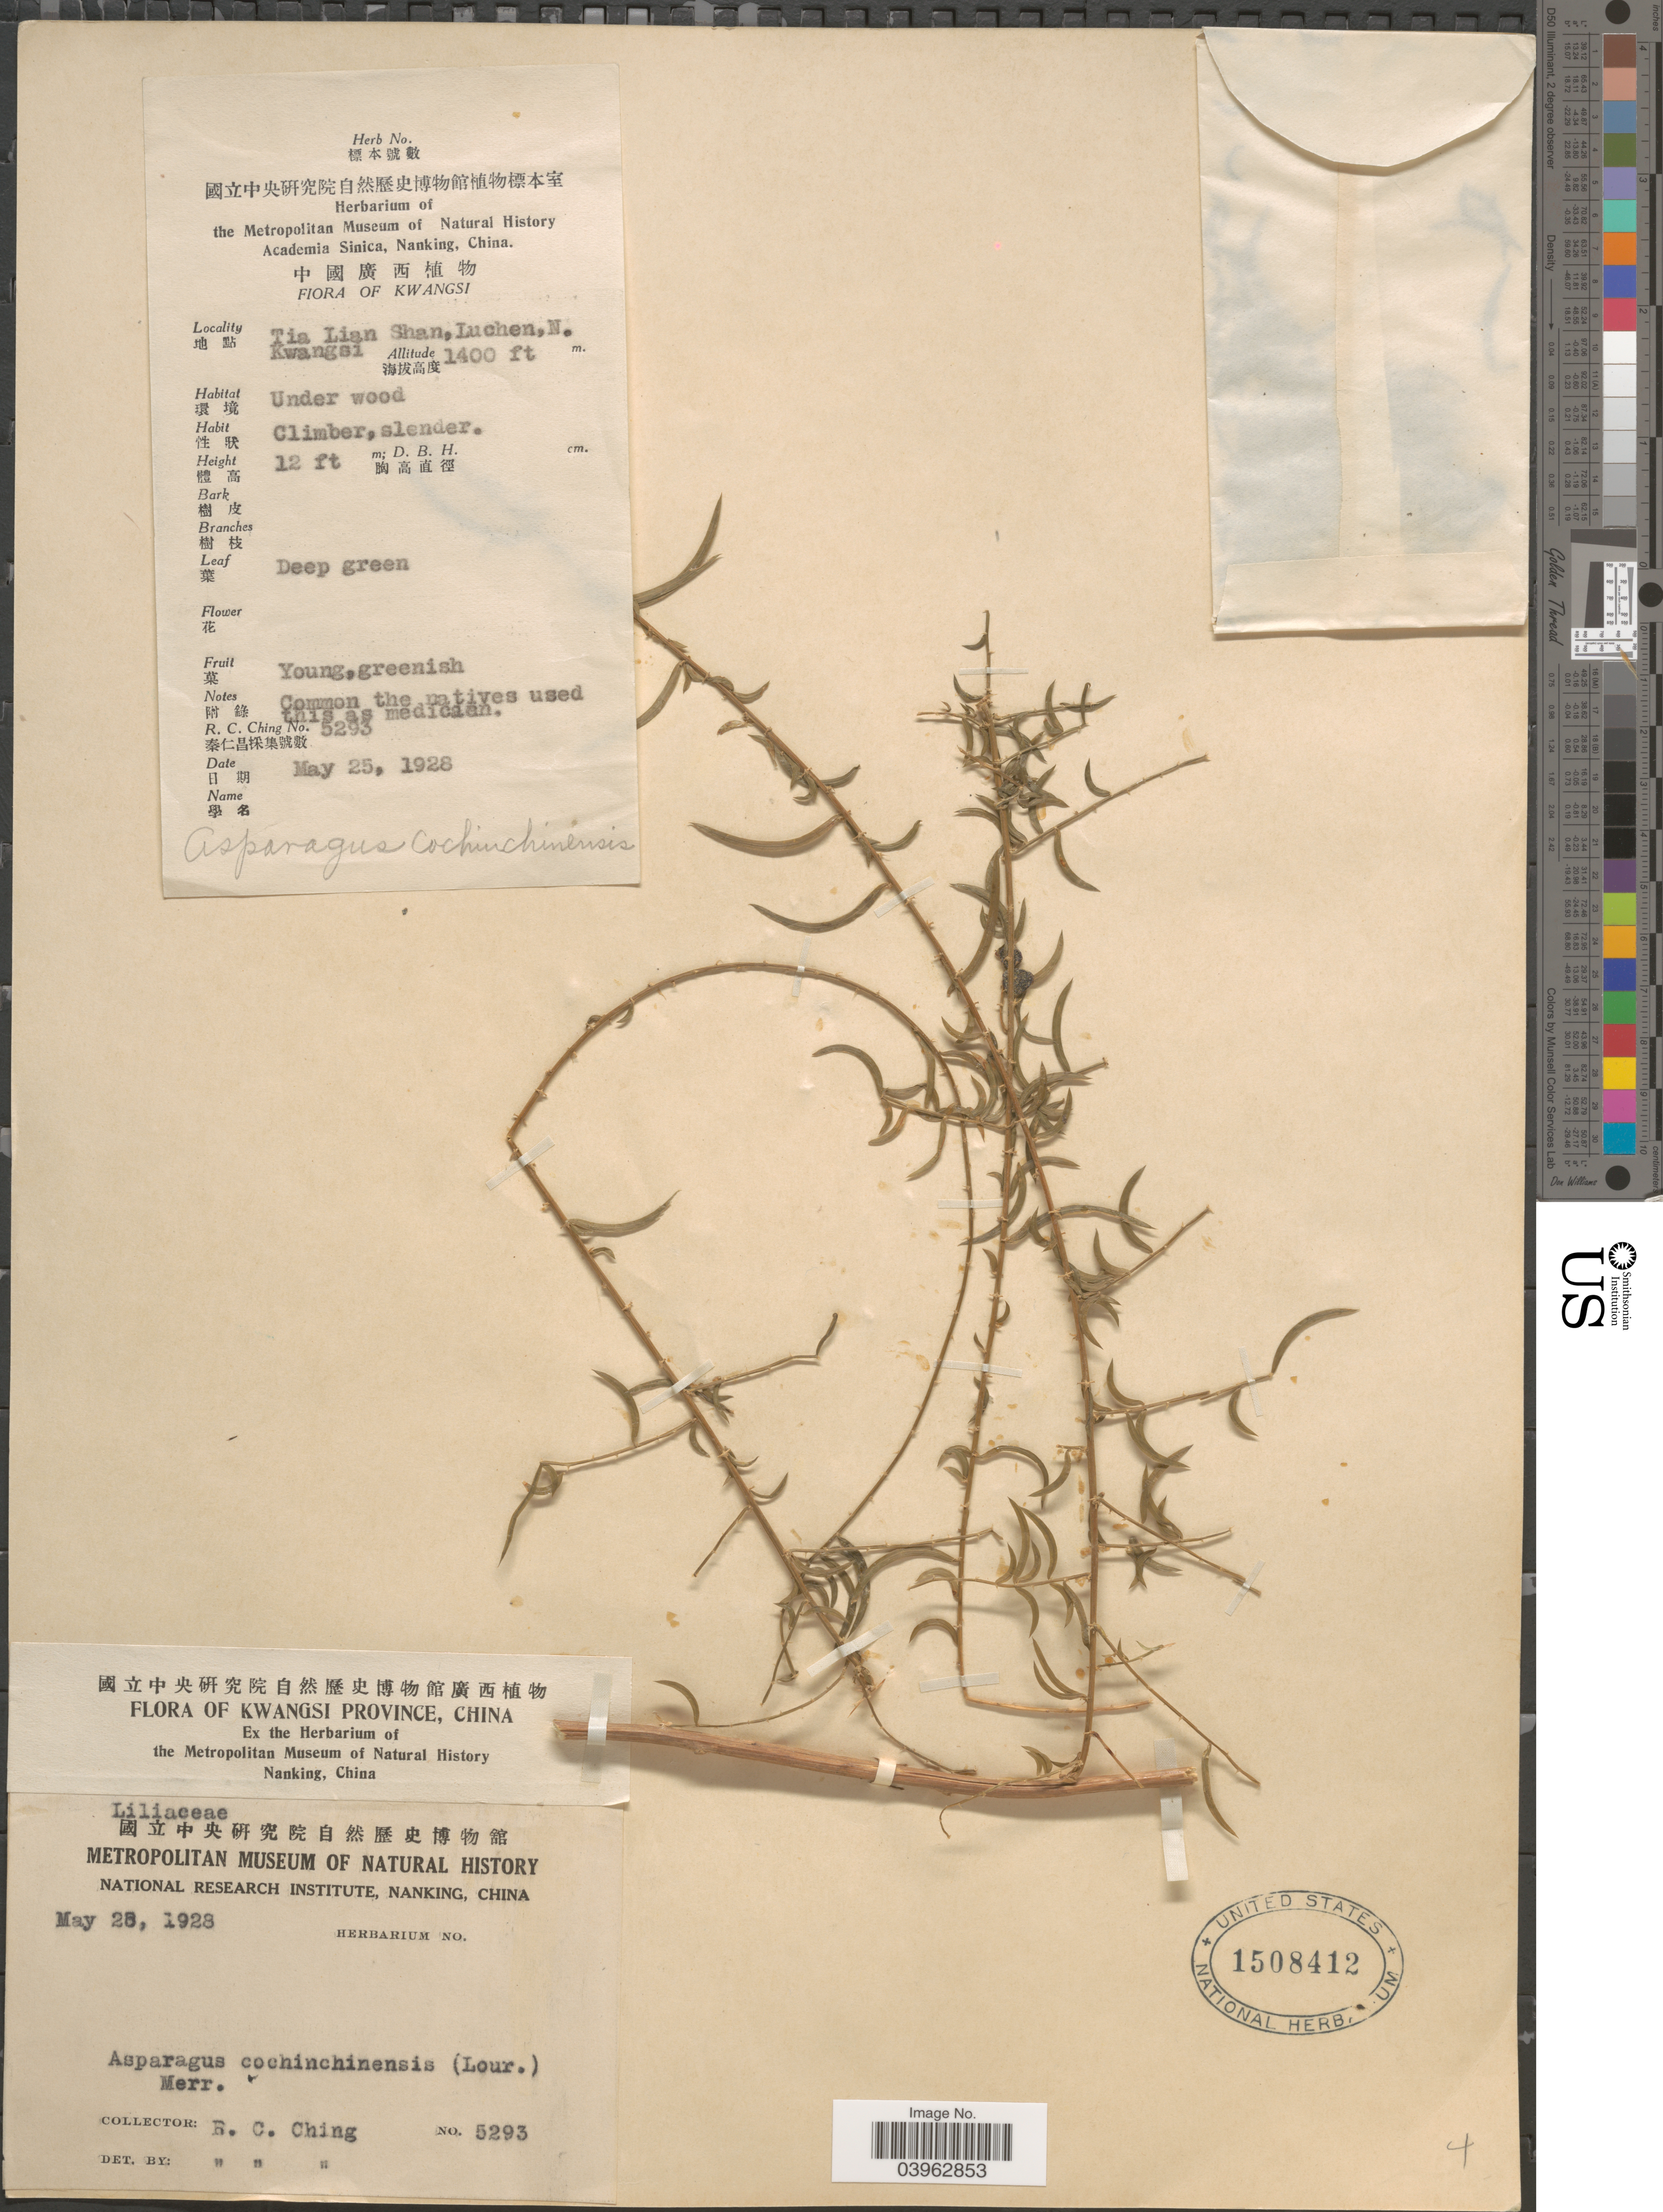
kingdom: Plantae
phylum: Tracheophyta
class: Liliopsida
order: Asparagales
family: Asparagaceae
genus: Asparagus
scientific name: Asparagus cochinchinensis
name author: (Lour.) Merr.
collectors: R. C. Ching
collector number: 5293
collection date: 1928-05-25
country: China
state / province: Guangxi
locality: Kwangsi Province. Kwangsi. Tia Lian Shan, Luchen, N. Kwangsi.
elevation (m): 427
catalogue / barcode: US 1508412